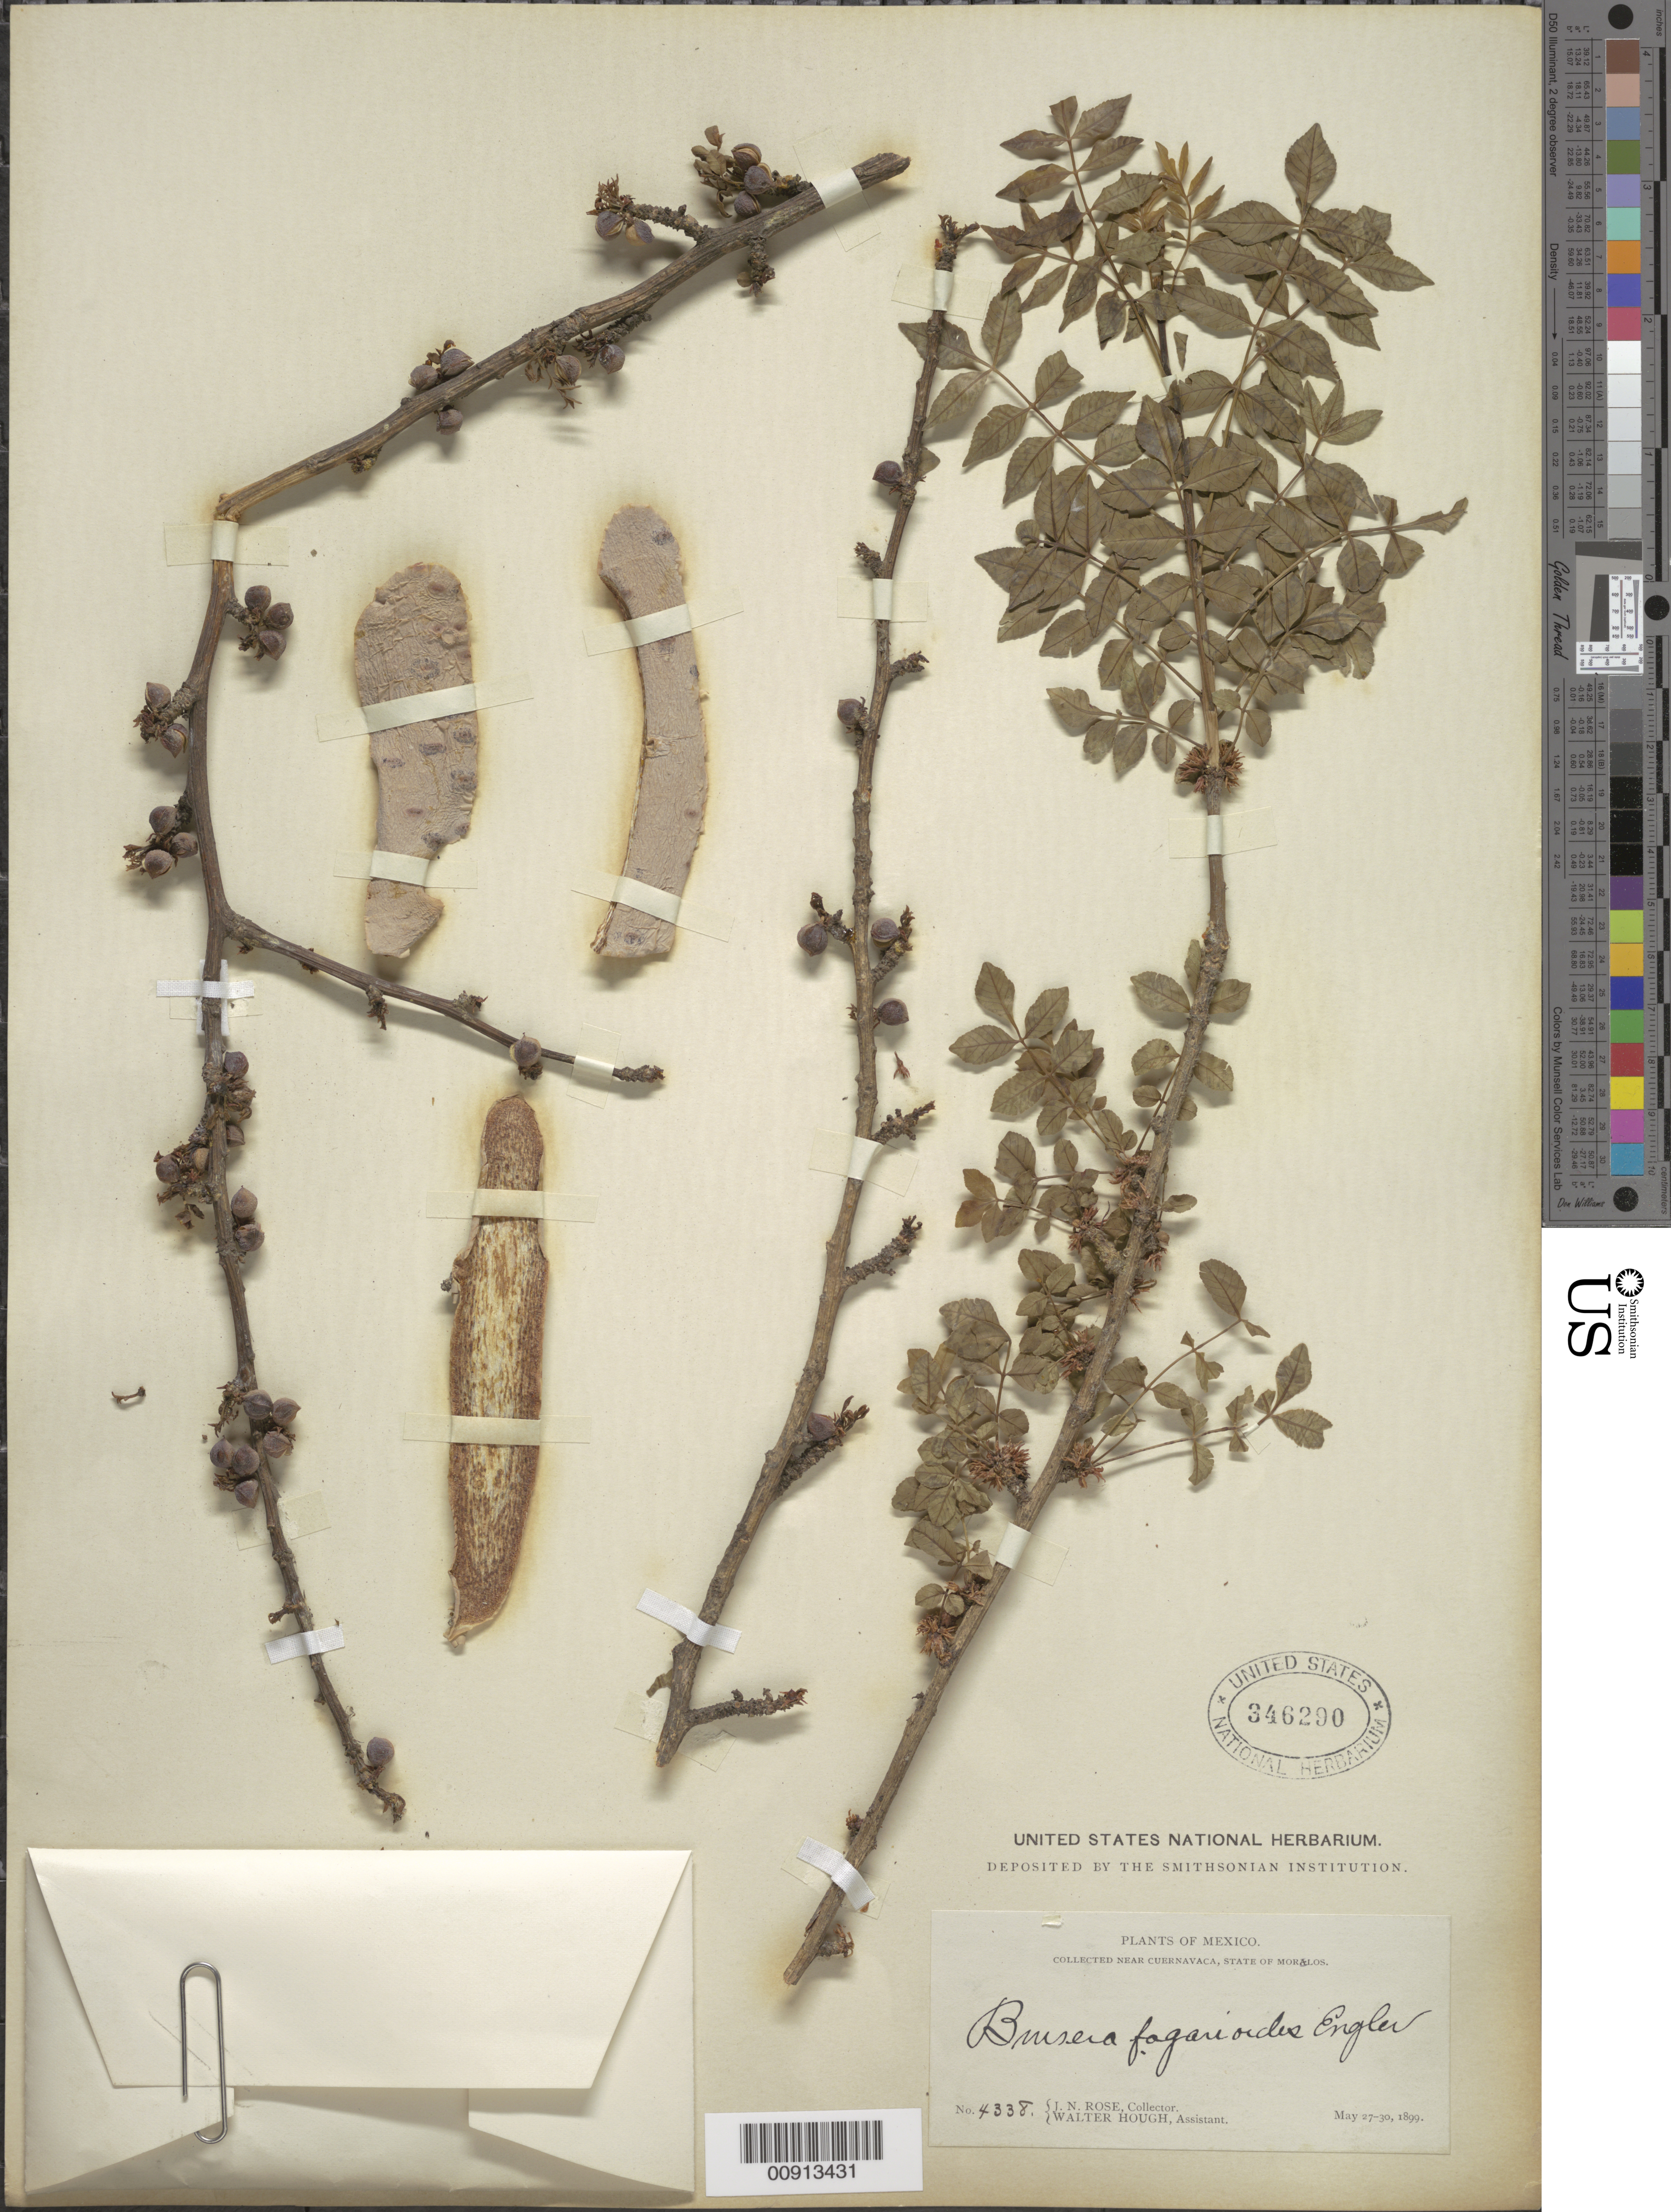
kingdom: Plantae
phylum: Tracheophyta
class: Magnoliopsida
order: Sapindales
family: Burseraceae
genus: Bursera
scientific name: Bursera inaguensis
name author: Britton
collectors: J. N. Rose & W. Hough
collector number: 4338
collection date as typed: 27 May 1899 to 30 May 1899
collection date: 1899-05-27/1899-05-30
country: Mexico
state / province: Morelos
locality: Near Cuernavaca, State of Morelos.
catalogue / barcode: US 346290